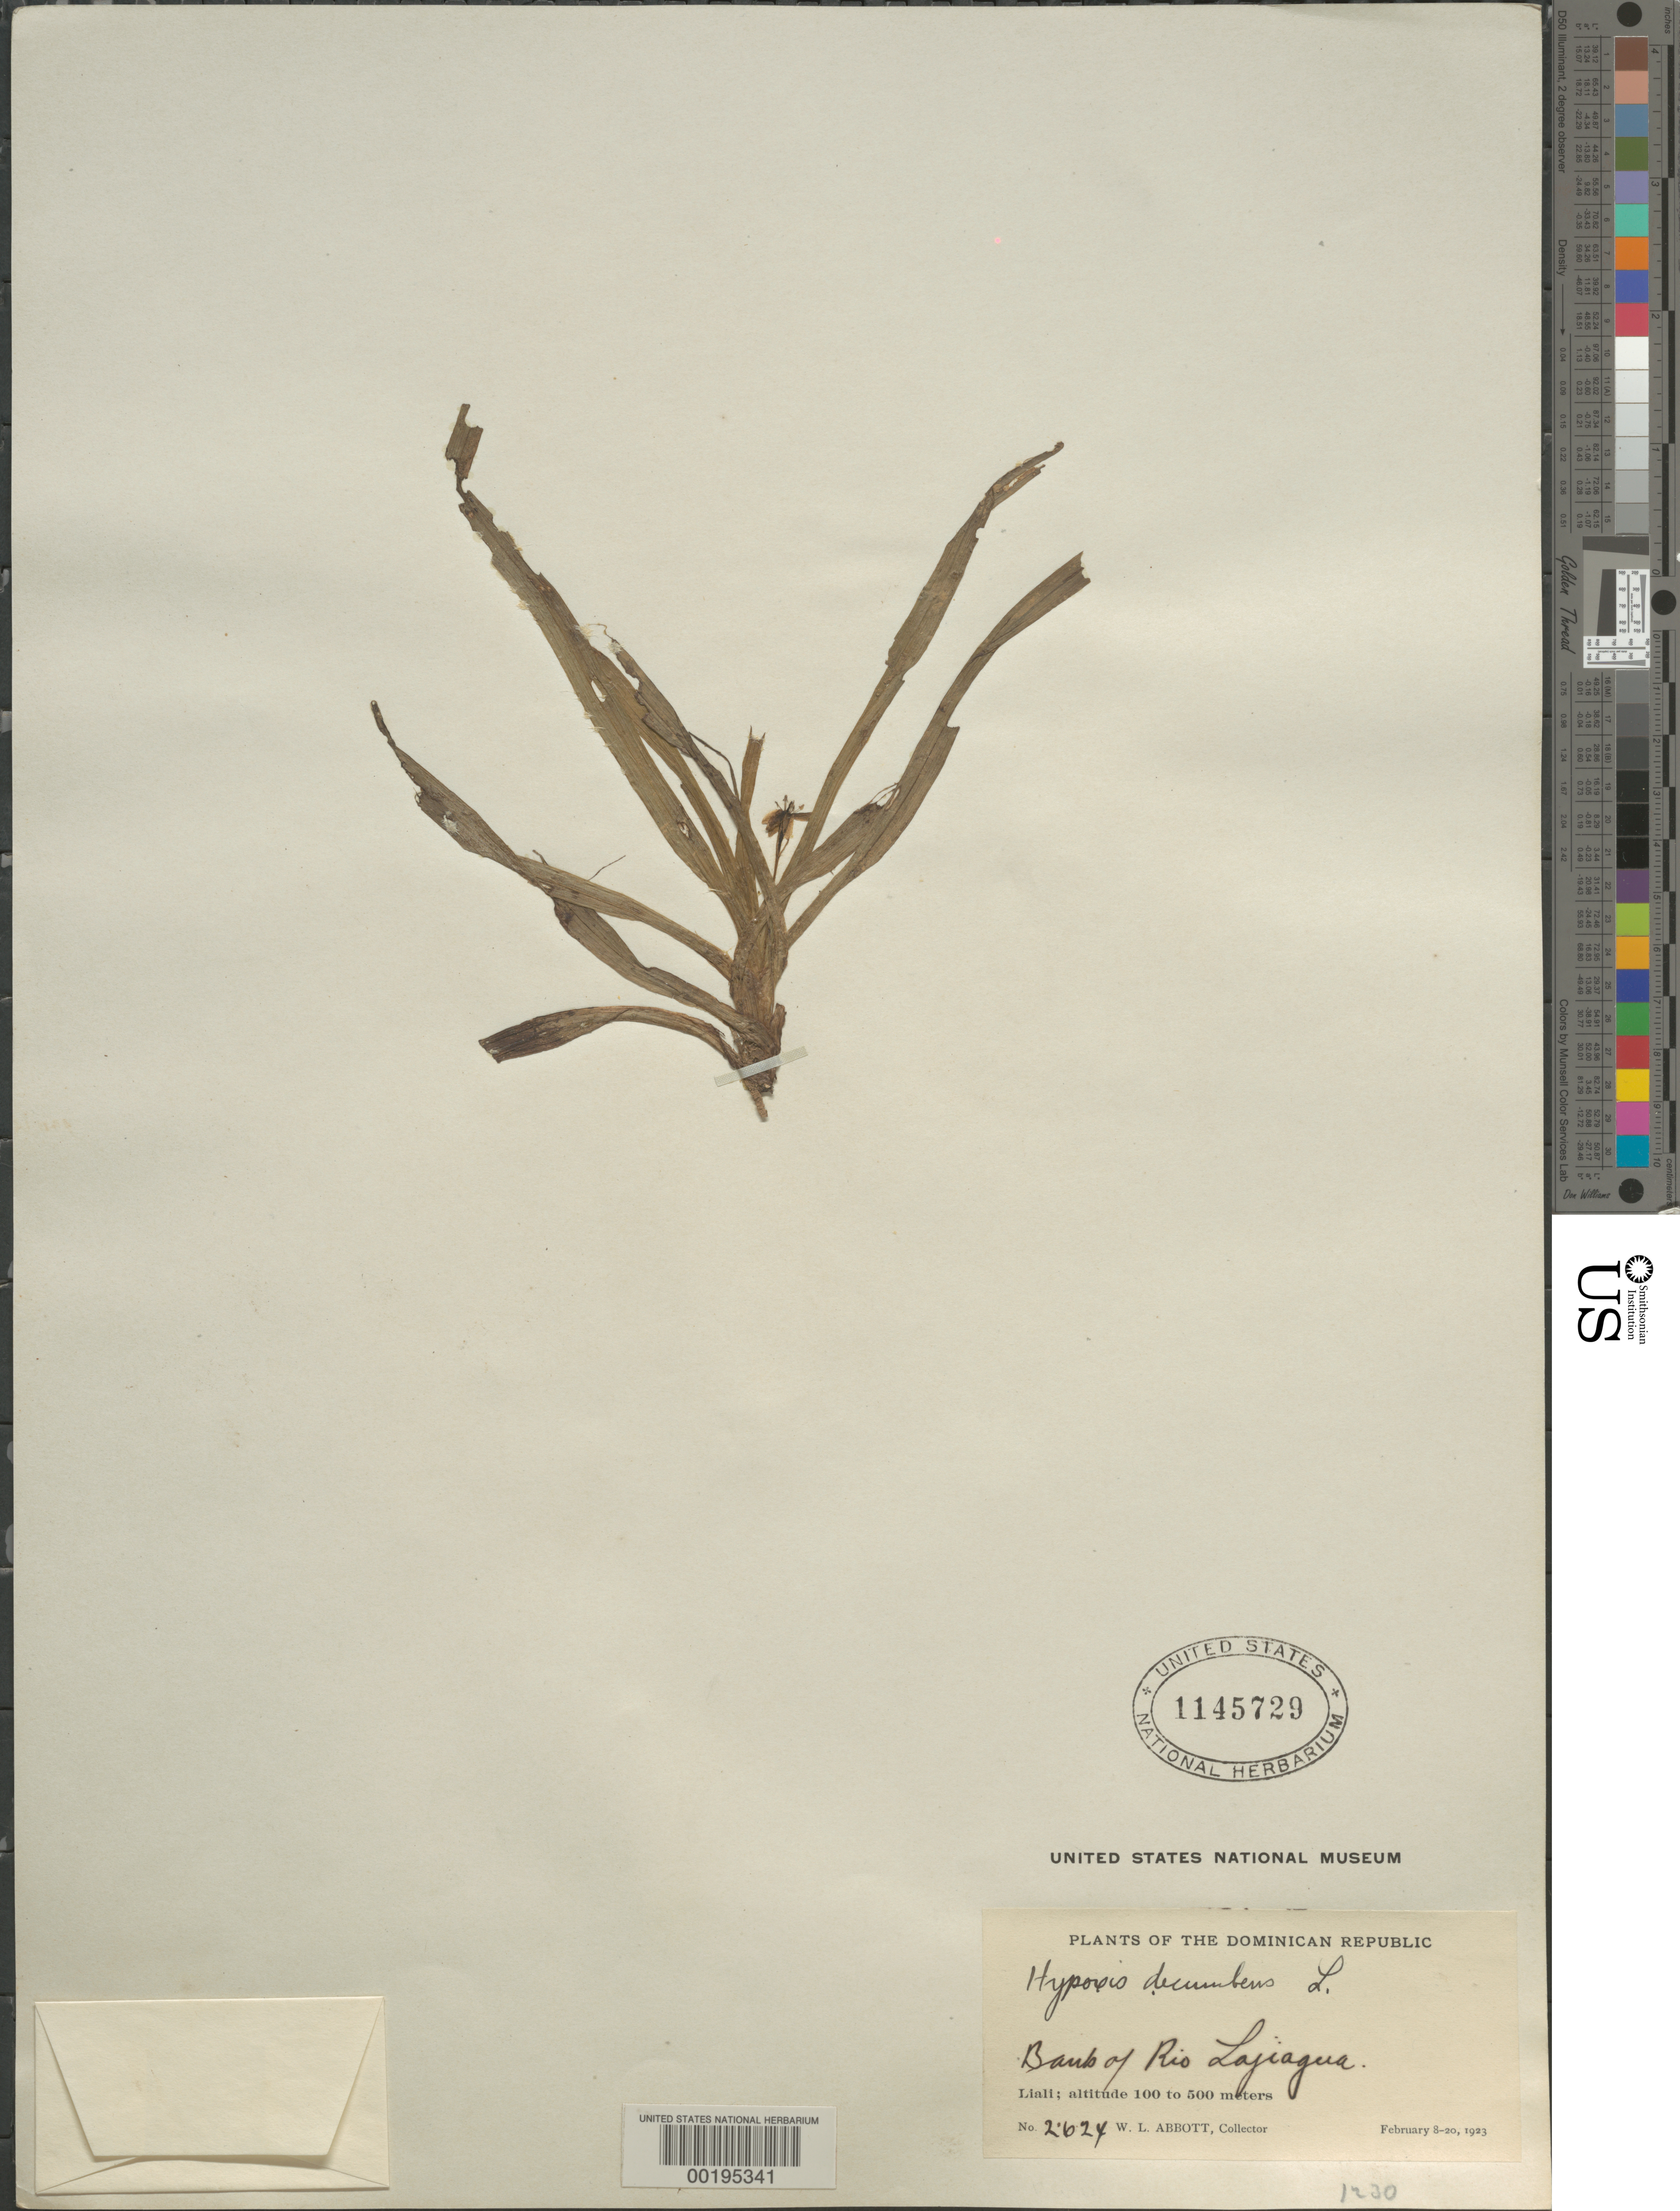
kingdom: Plantae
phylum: Tracheophyta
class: Liliopsida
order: Asparagales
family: Hypoxidaceae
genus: Hypoxis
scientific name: Hypoxis decumbens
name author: L.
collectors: W. L. Abbott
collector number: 2624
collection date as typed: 08 Feb 1923 to 20 Feb 1923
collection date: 1923-02-08/1923-02-20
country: Dominican Republic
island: Hispaniola Island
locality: Liali, bank of rio lajiagua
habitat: Bank of river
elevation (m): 100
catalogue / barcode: US 1145729